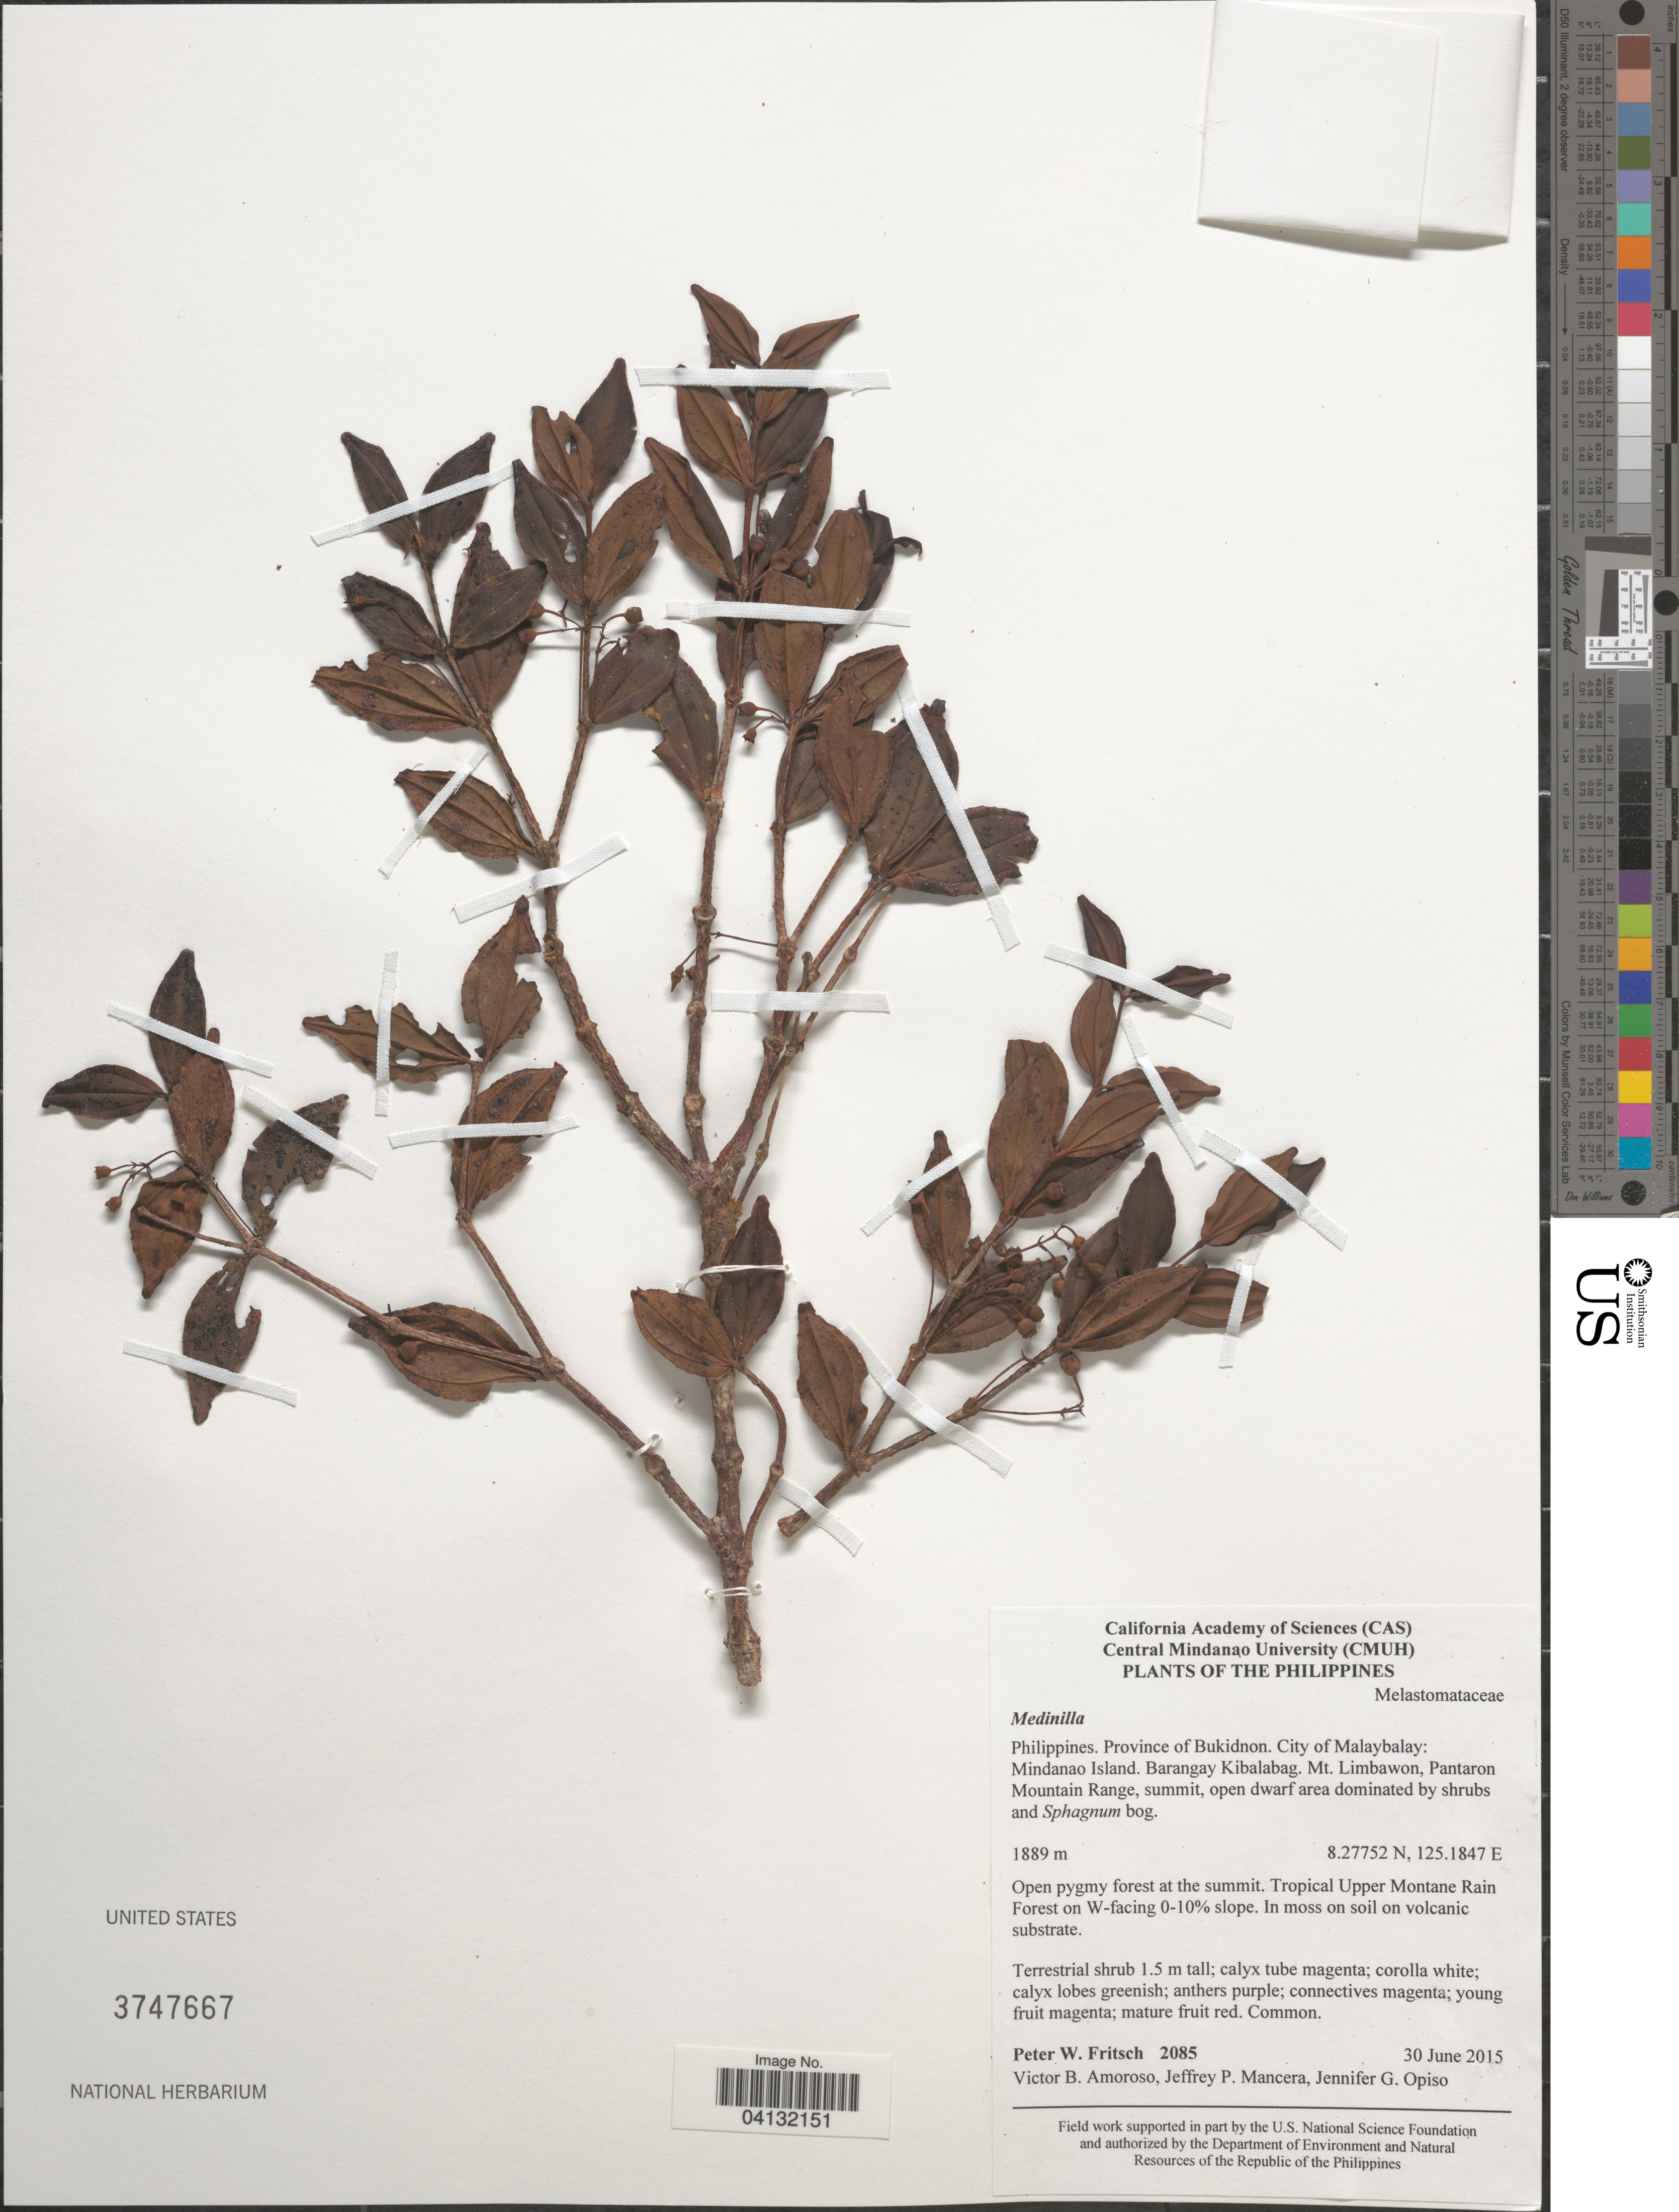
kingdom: Plantae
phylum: Tracheophyta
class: Magnoliopsida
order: Myrtales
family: Melastomataceae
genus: Medinilla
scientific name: Medinilla sp.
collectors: P. W. Fritsch, V. Amoroso, J. Mancera & J. Opiso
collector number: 2085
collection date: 2015-06-30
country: Philippines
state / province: Northern Mindanao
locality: Province of Bukidnon. City of Malaybalay: Mindanao Island. Barangay Kibalabag. Mt. Limbawon, Pantaron Mountain Range. Open pygmy forest at the summit. Tropical Upper Montane Rain Forest on W-facing 0-10% slope.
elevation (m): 1889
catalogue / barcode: US 3747667